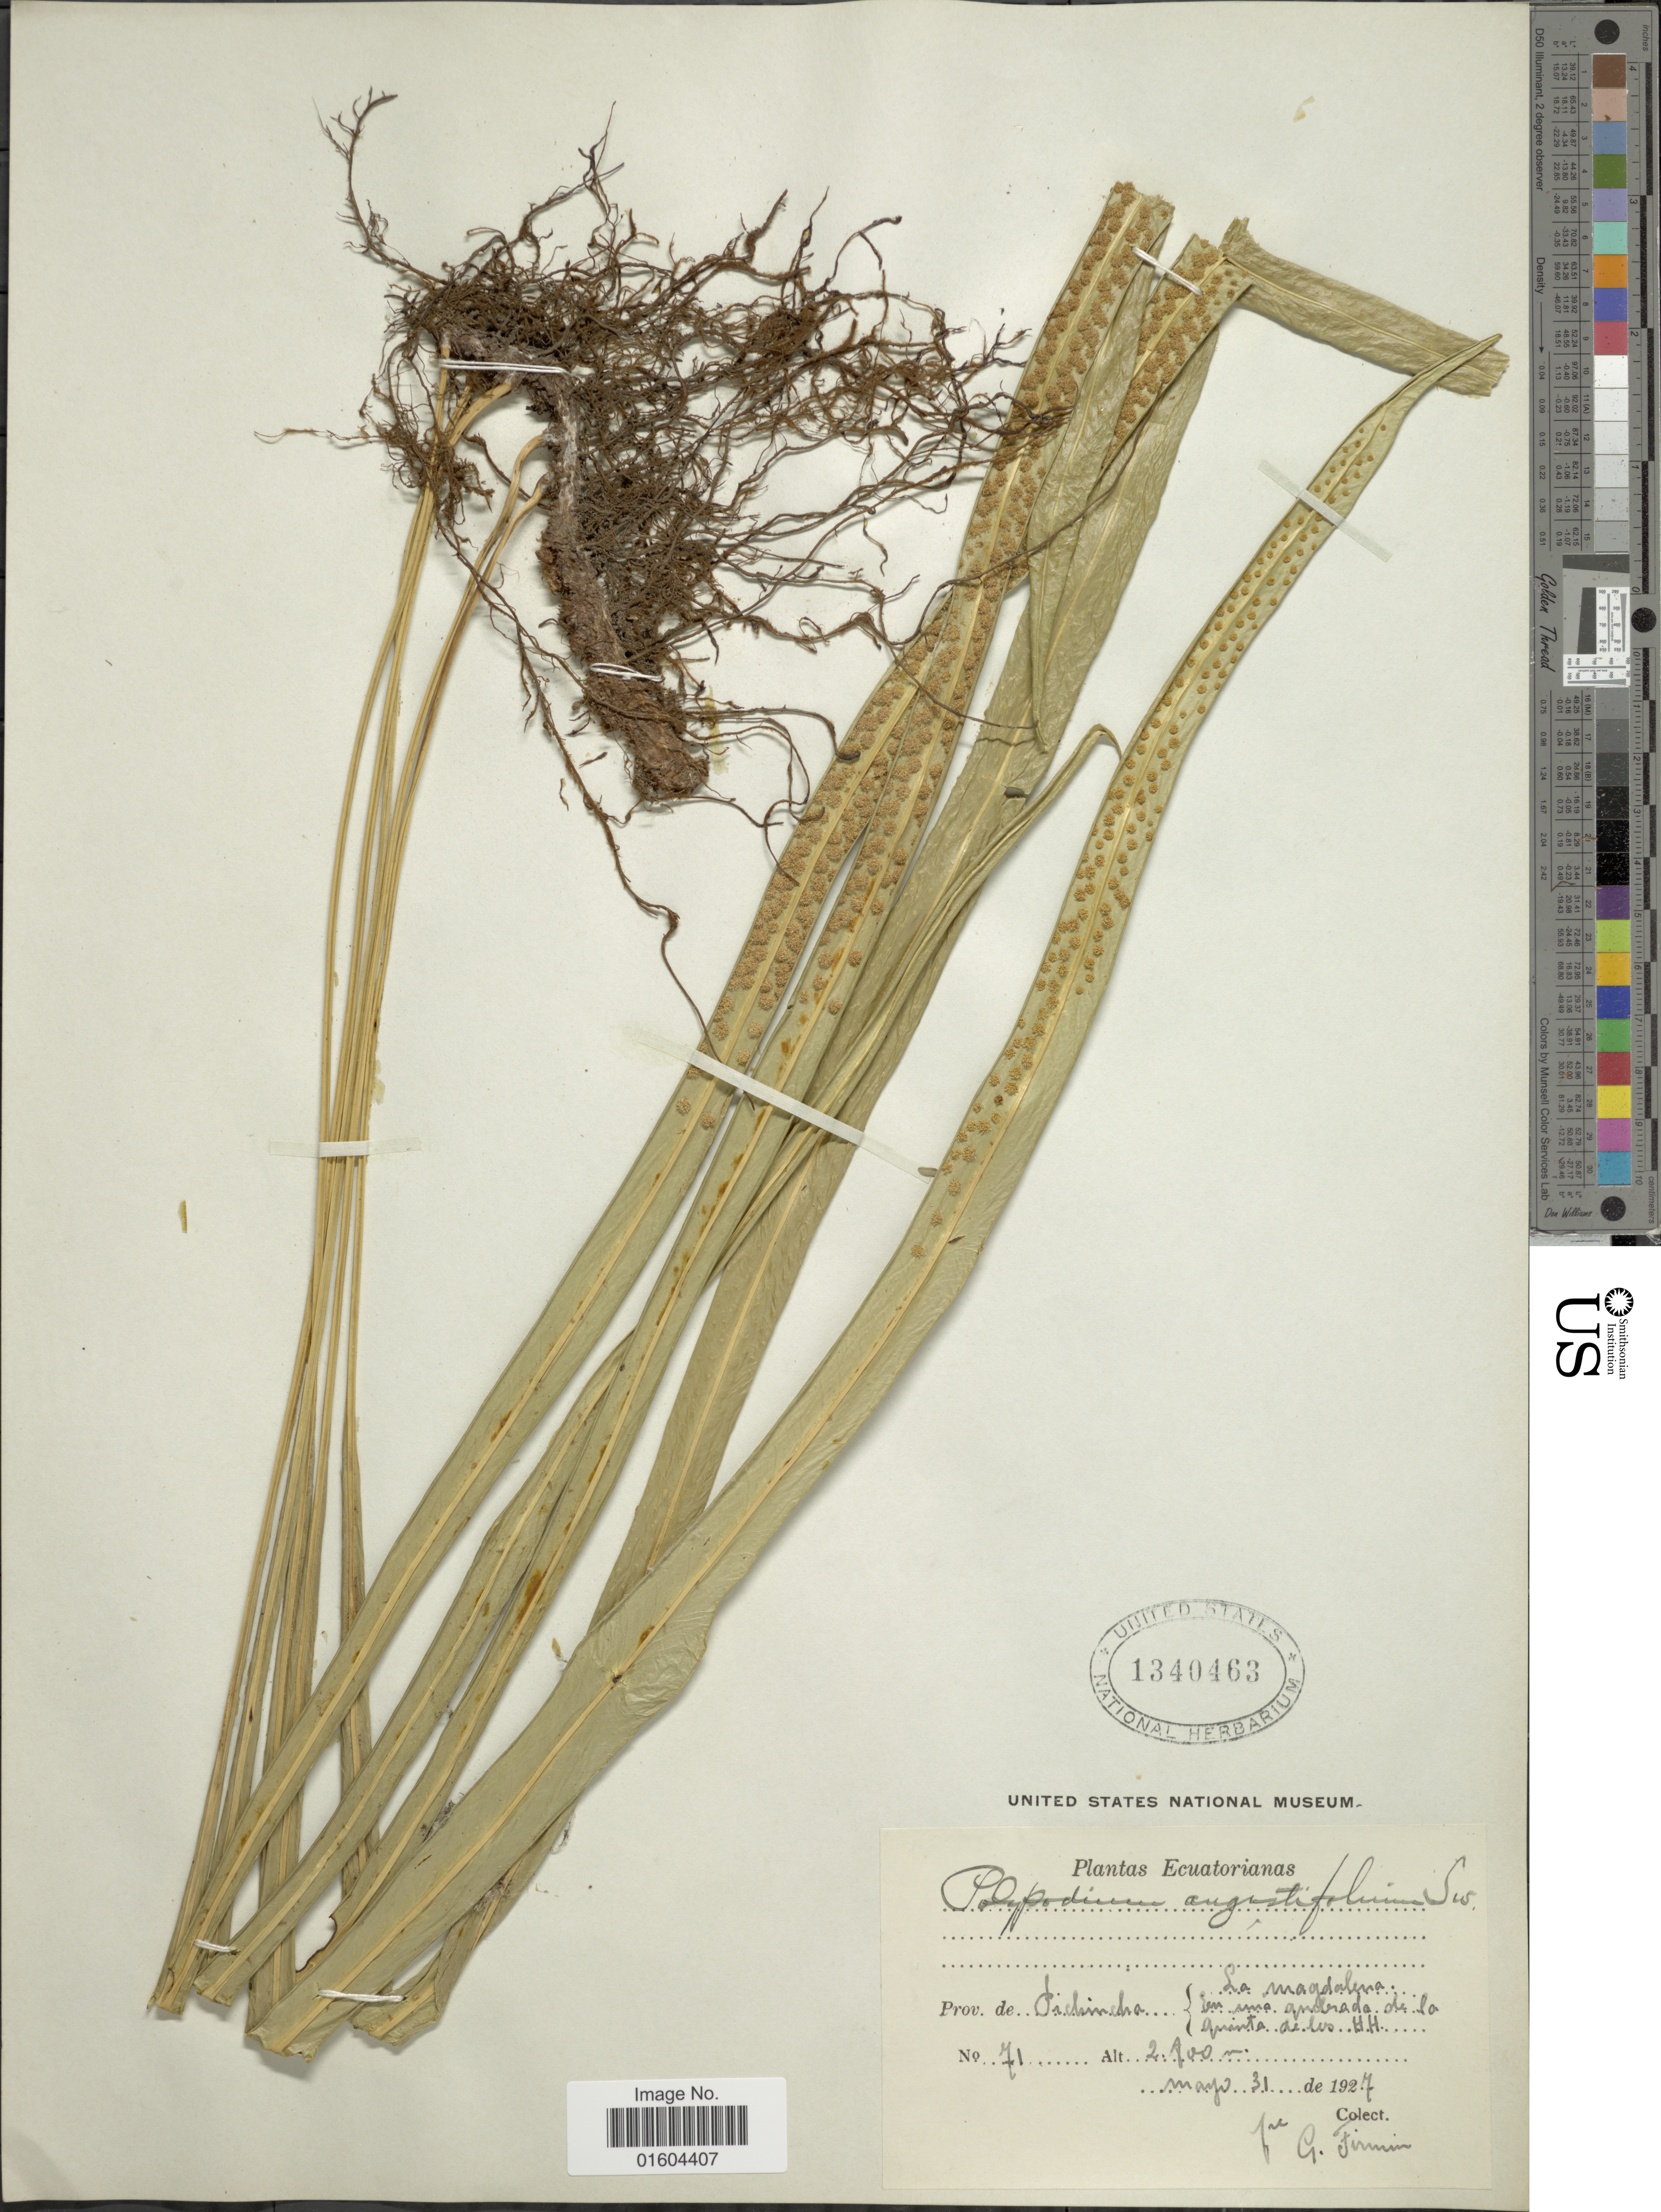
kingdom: Plantae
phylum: Tracheophyta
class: Polypodiopsida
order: Polypodiales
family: Polypodiaceae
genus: Campyloneurum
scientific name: Campyloneurum irregulare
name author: Lellinger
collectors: G. Firmin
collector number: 71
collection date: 1927-05-31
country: Ecuador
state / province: Pichincha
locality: Ecuatorianas. Prov. de Pichincha, La Magdalena en una quebrada de la quinta de los HH.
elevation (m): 2800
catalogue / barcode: US 1340463